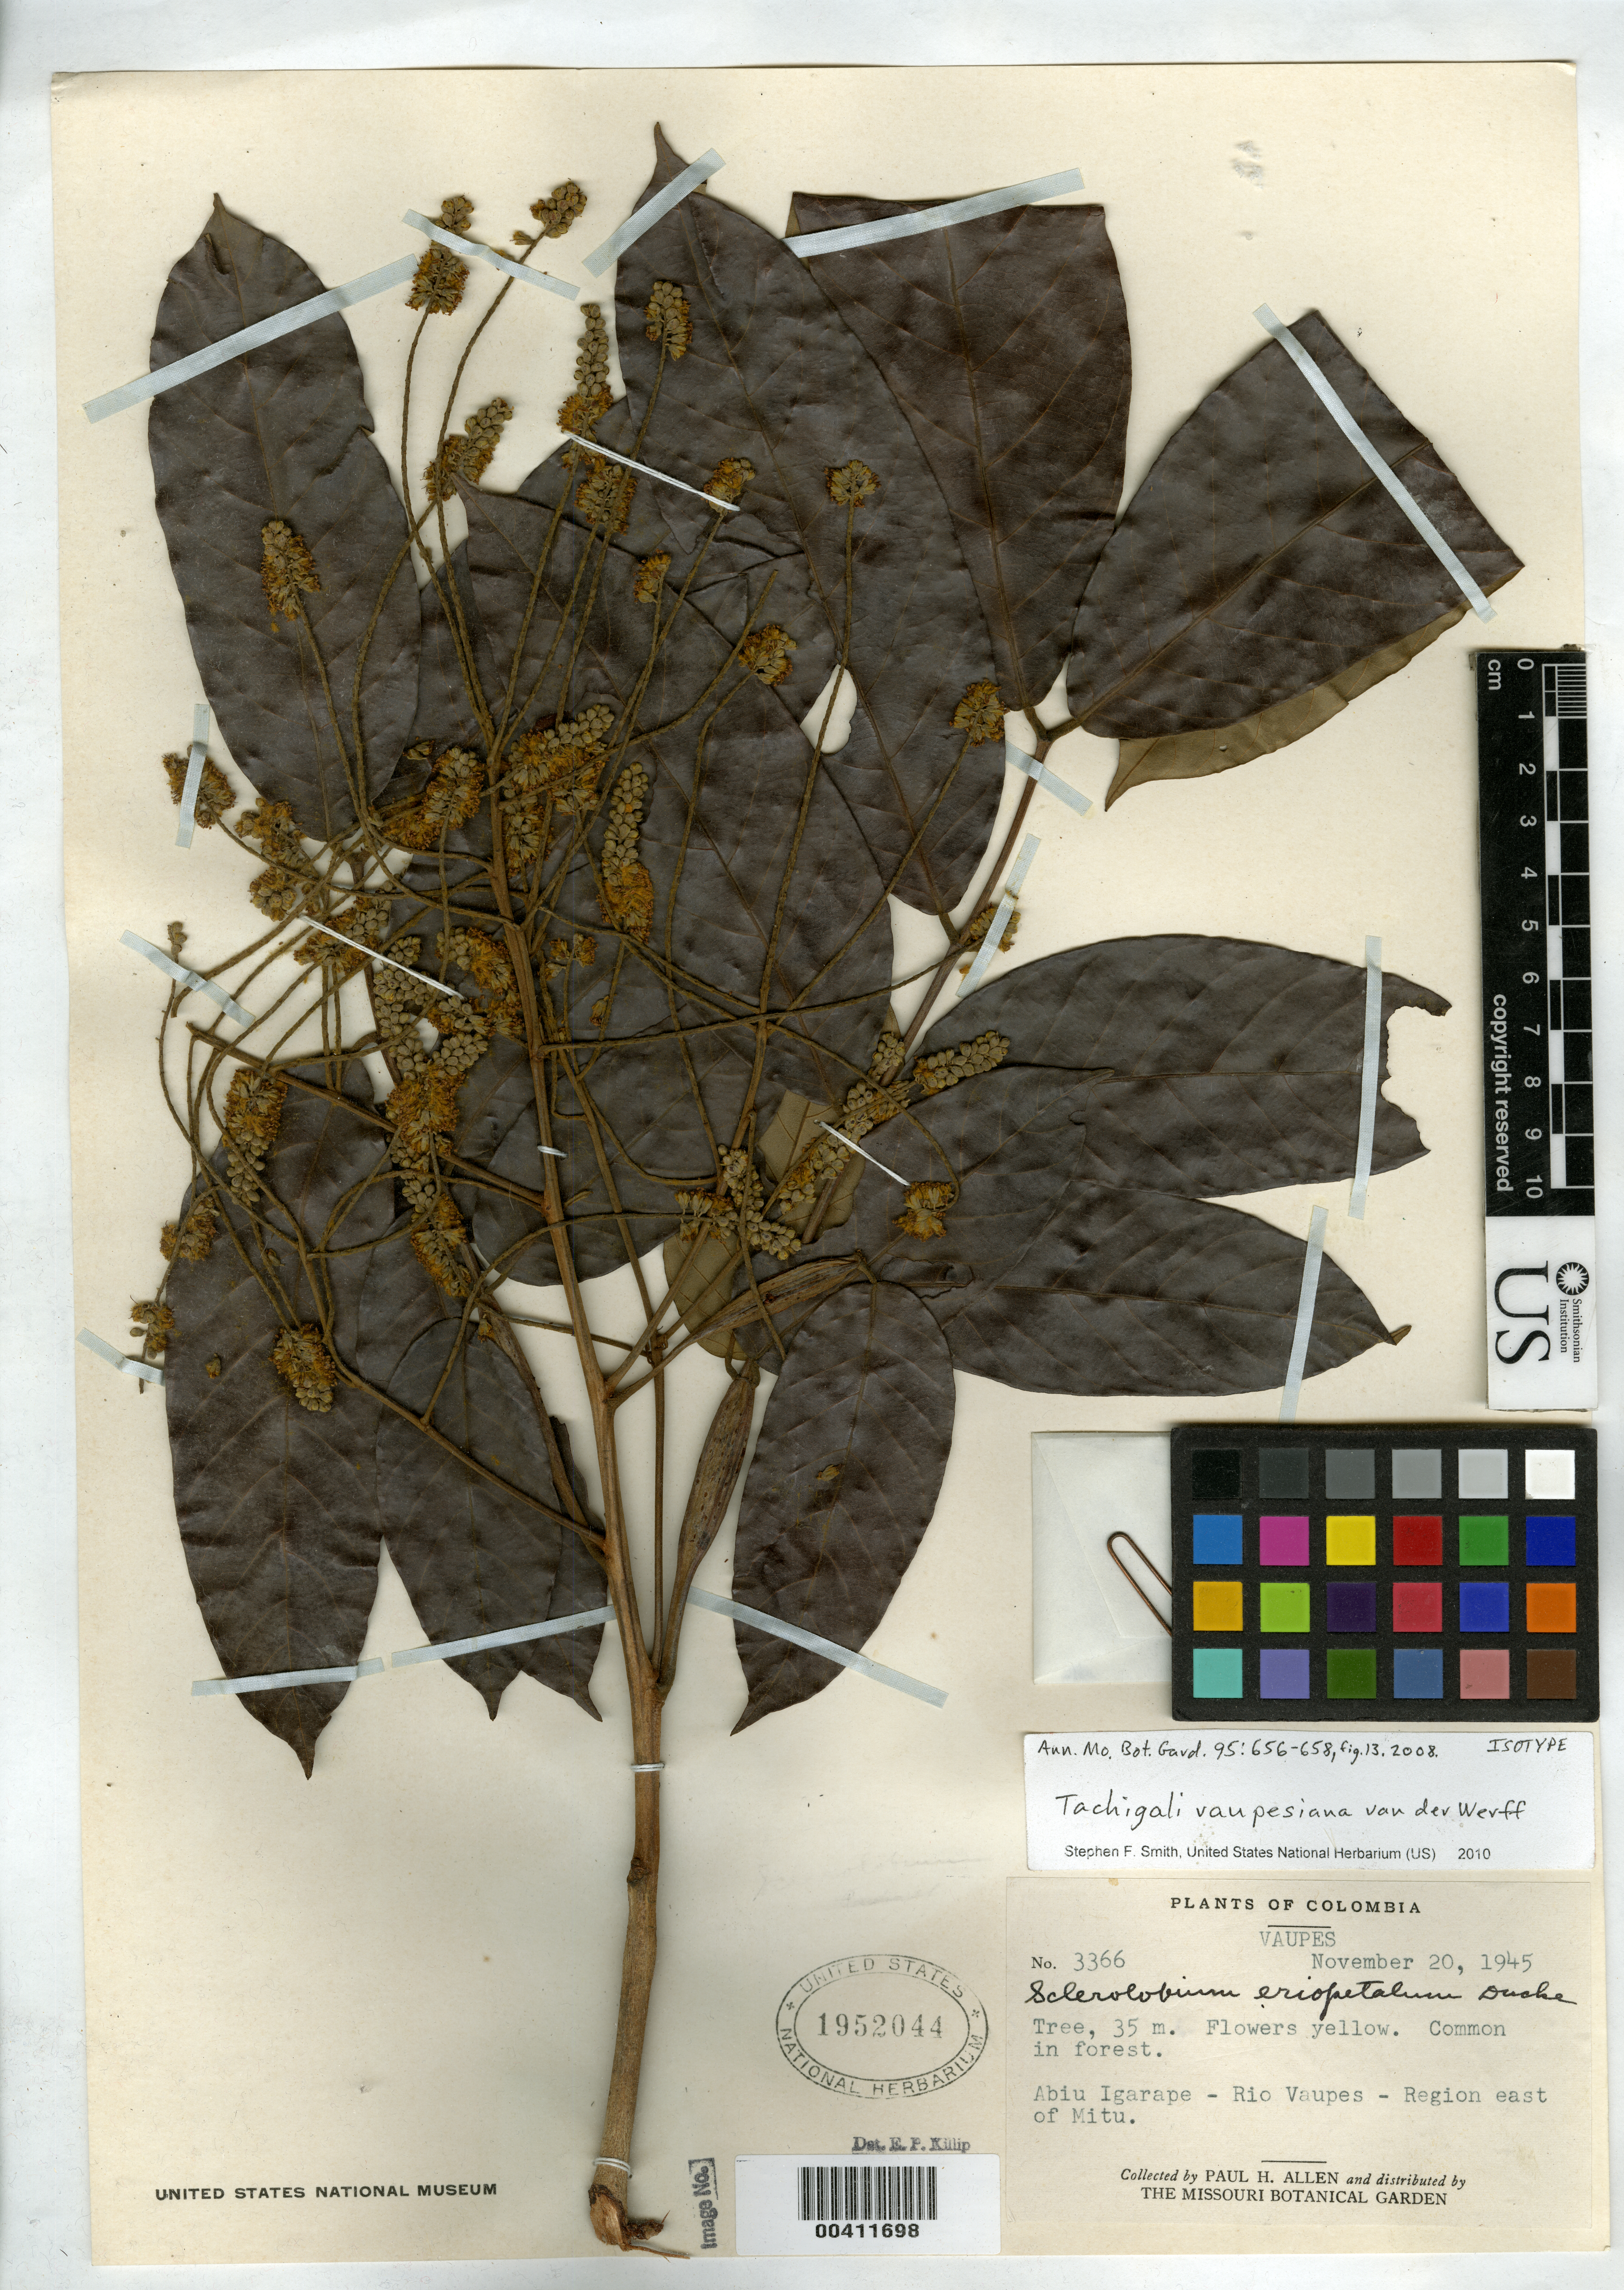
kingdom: Plantae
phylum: Tracheophyta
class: Magnoliopsida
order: Fabales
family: Fabaceae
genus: Tachigali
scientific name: Tachigali vaupesiana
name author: van der Werff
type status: Isotype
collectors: P. H. Allen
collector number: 3366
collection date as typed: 20 Nov 1945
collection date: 1945-11-20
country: Colombia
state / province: Vaupés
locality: Abiu Igarape - Rio Vaupes - Region east of Mitu.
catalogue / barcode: US 1952044